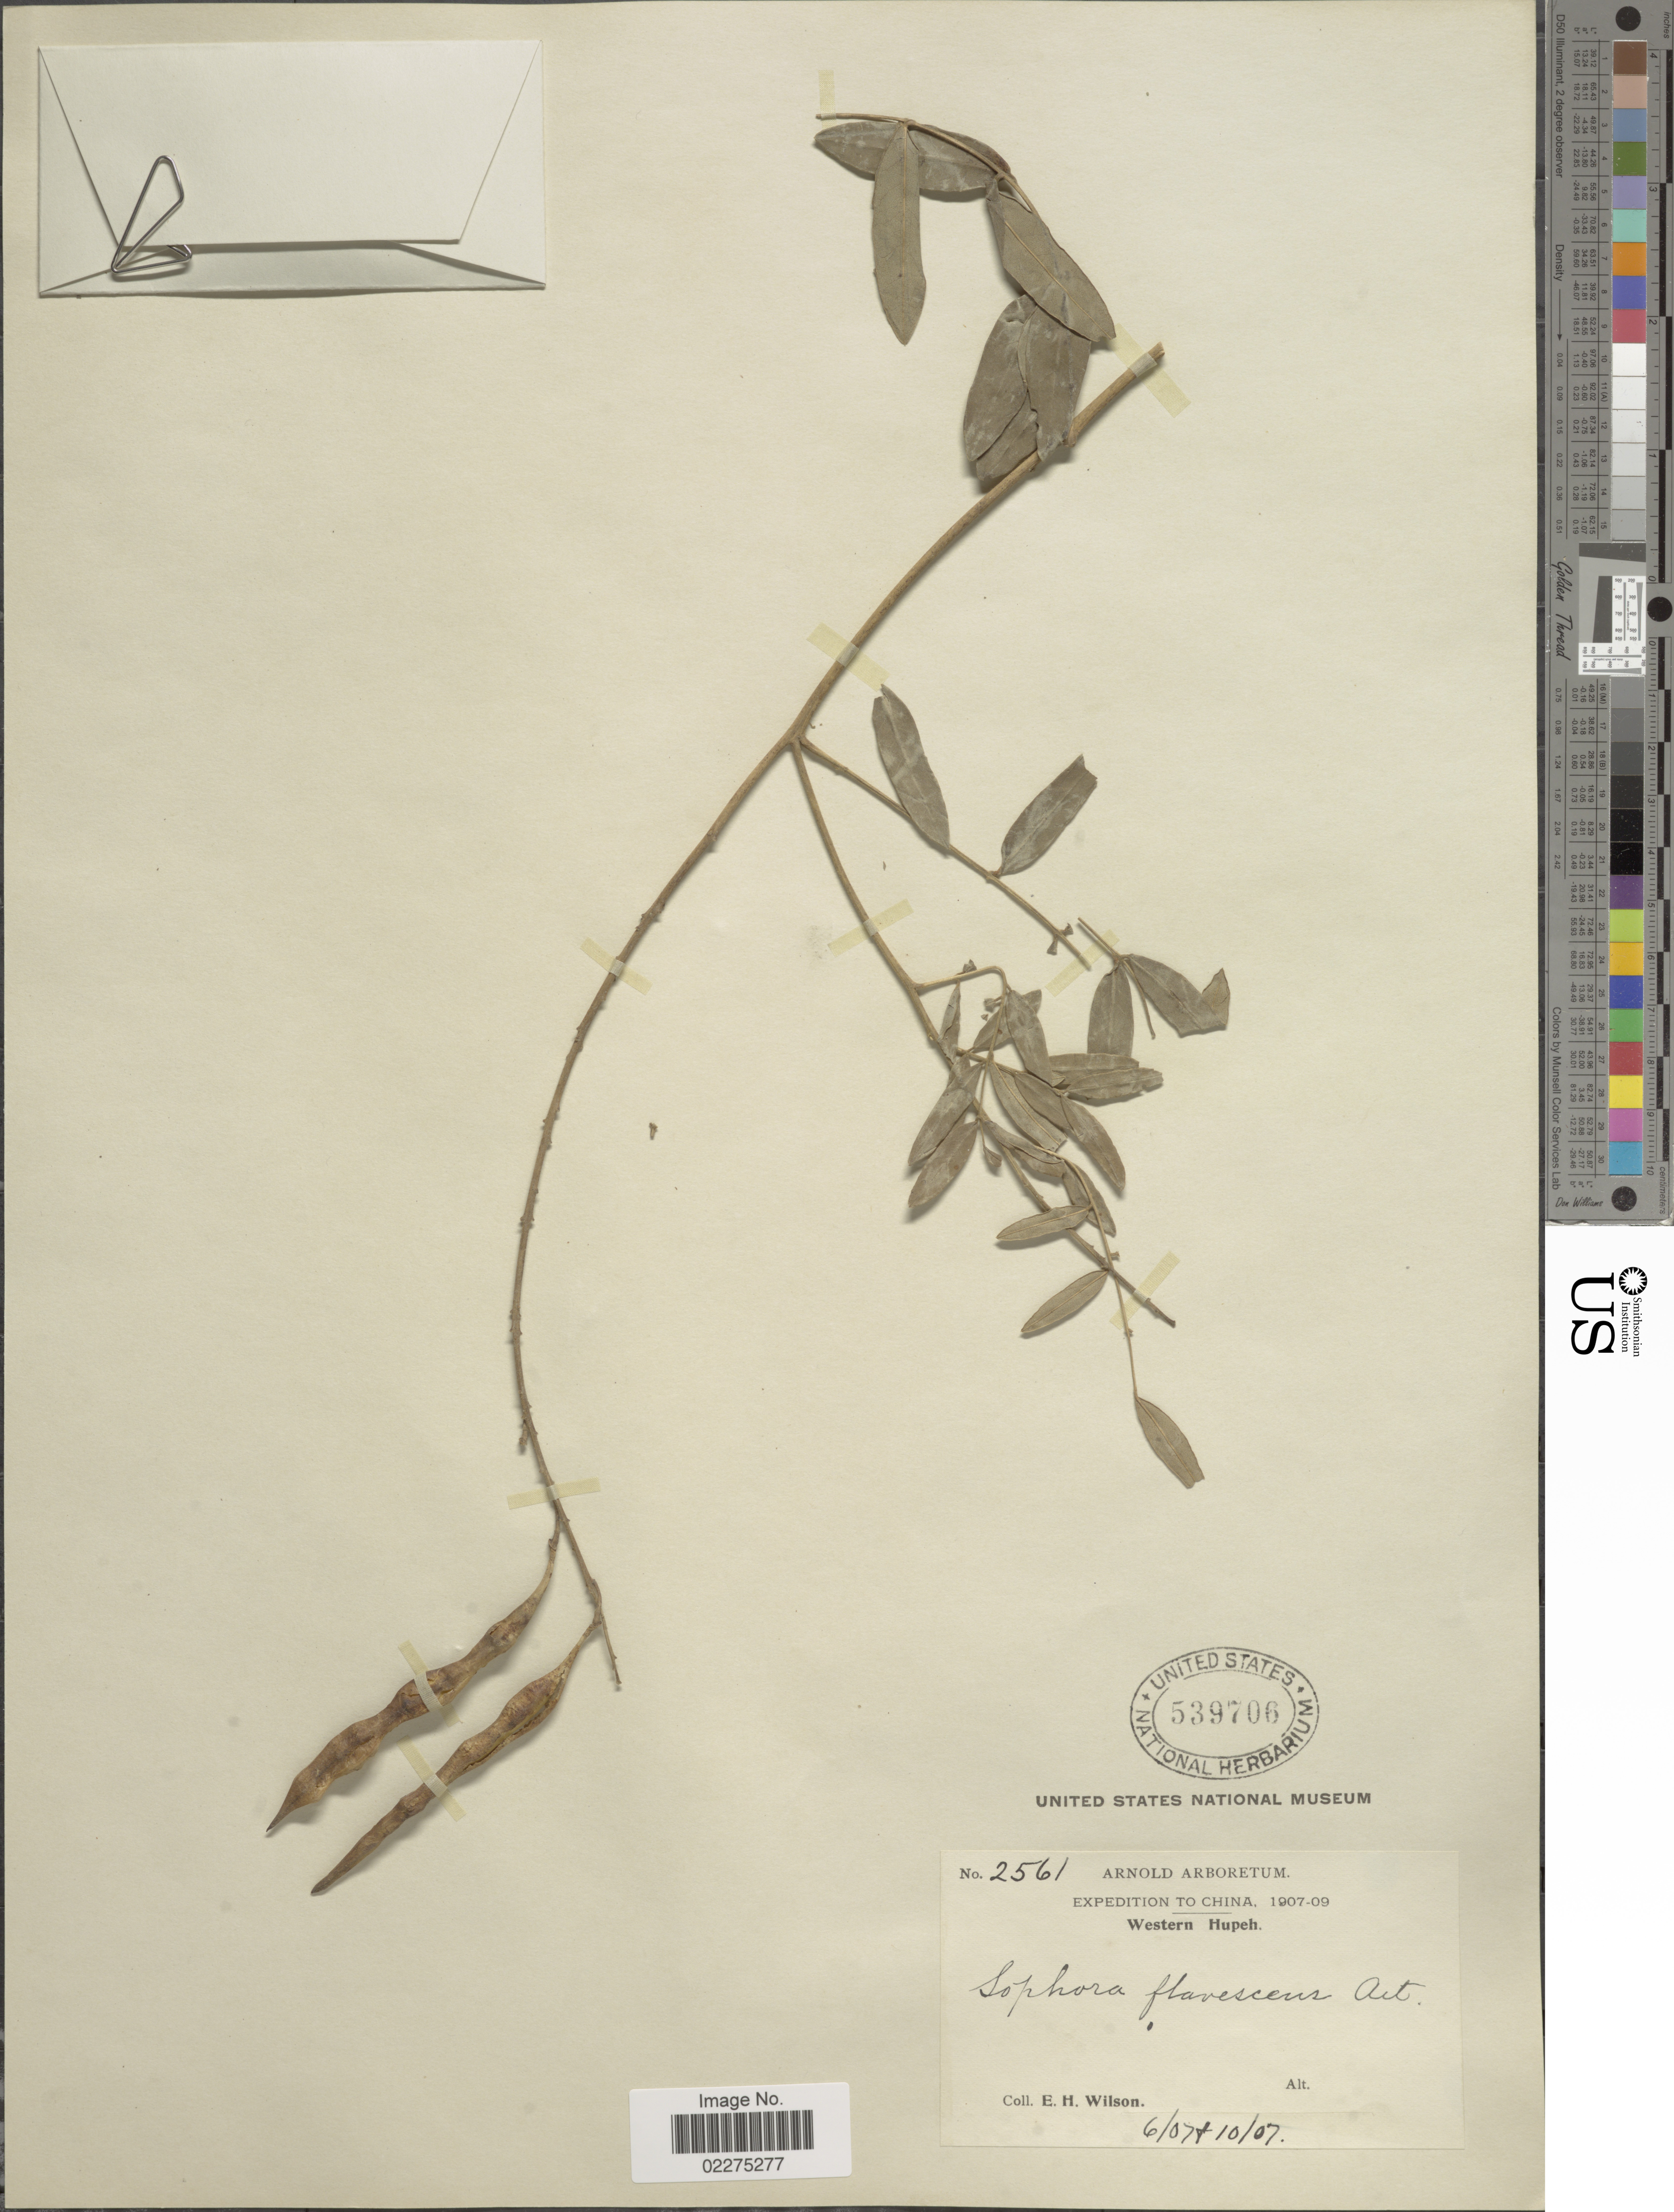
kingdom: Plantae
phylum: Tracheophyta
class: Magnoliopsida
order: Fabales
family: Fabaceae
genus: Sophora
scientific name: Sophora flavescens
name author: Aiton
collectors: E. Wilson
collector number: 2561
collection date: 1907-06/1907-10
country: China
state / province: Hubei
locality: Western Hupeh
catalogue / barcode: US 539706